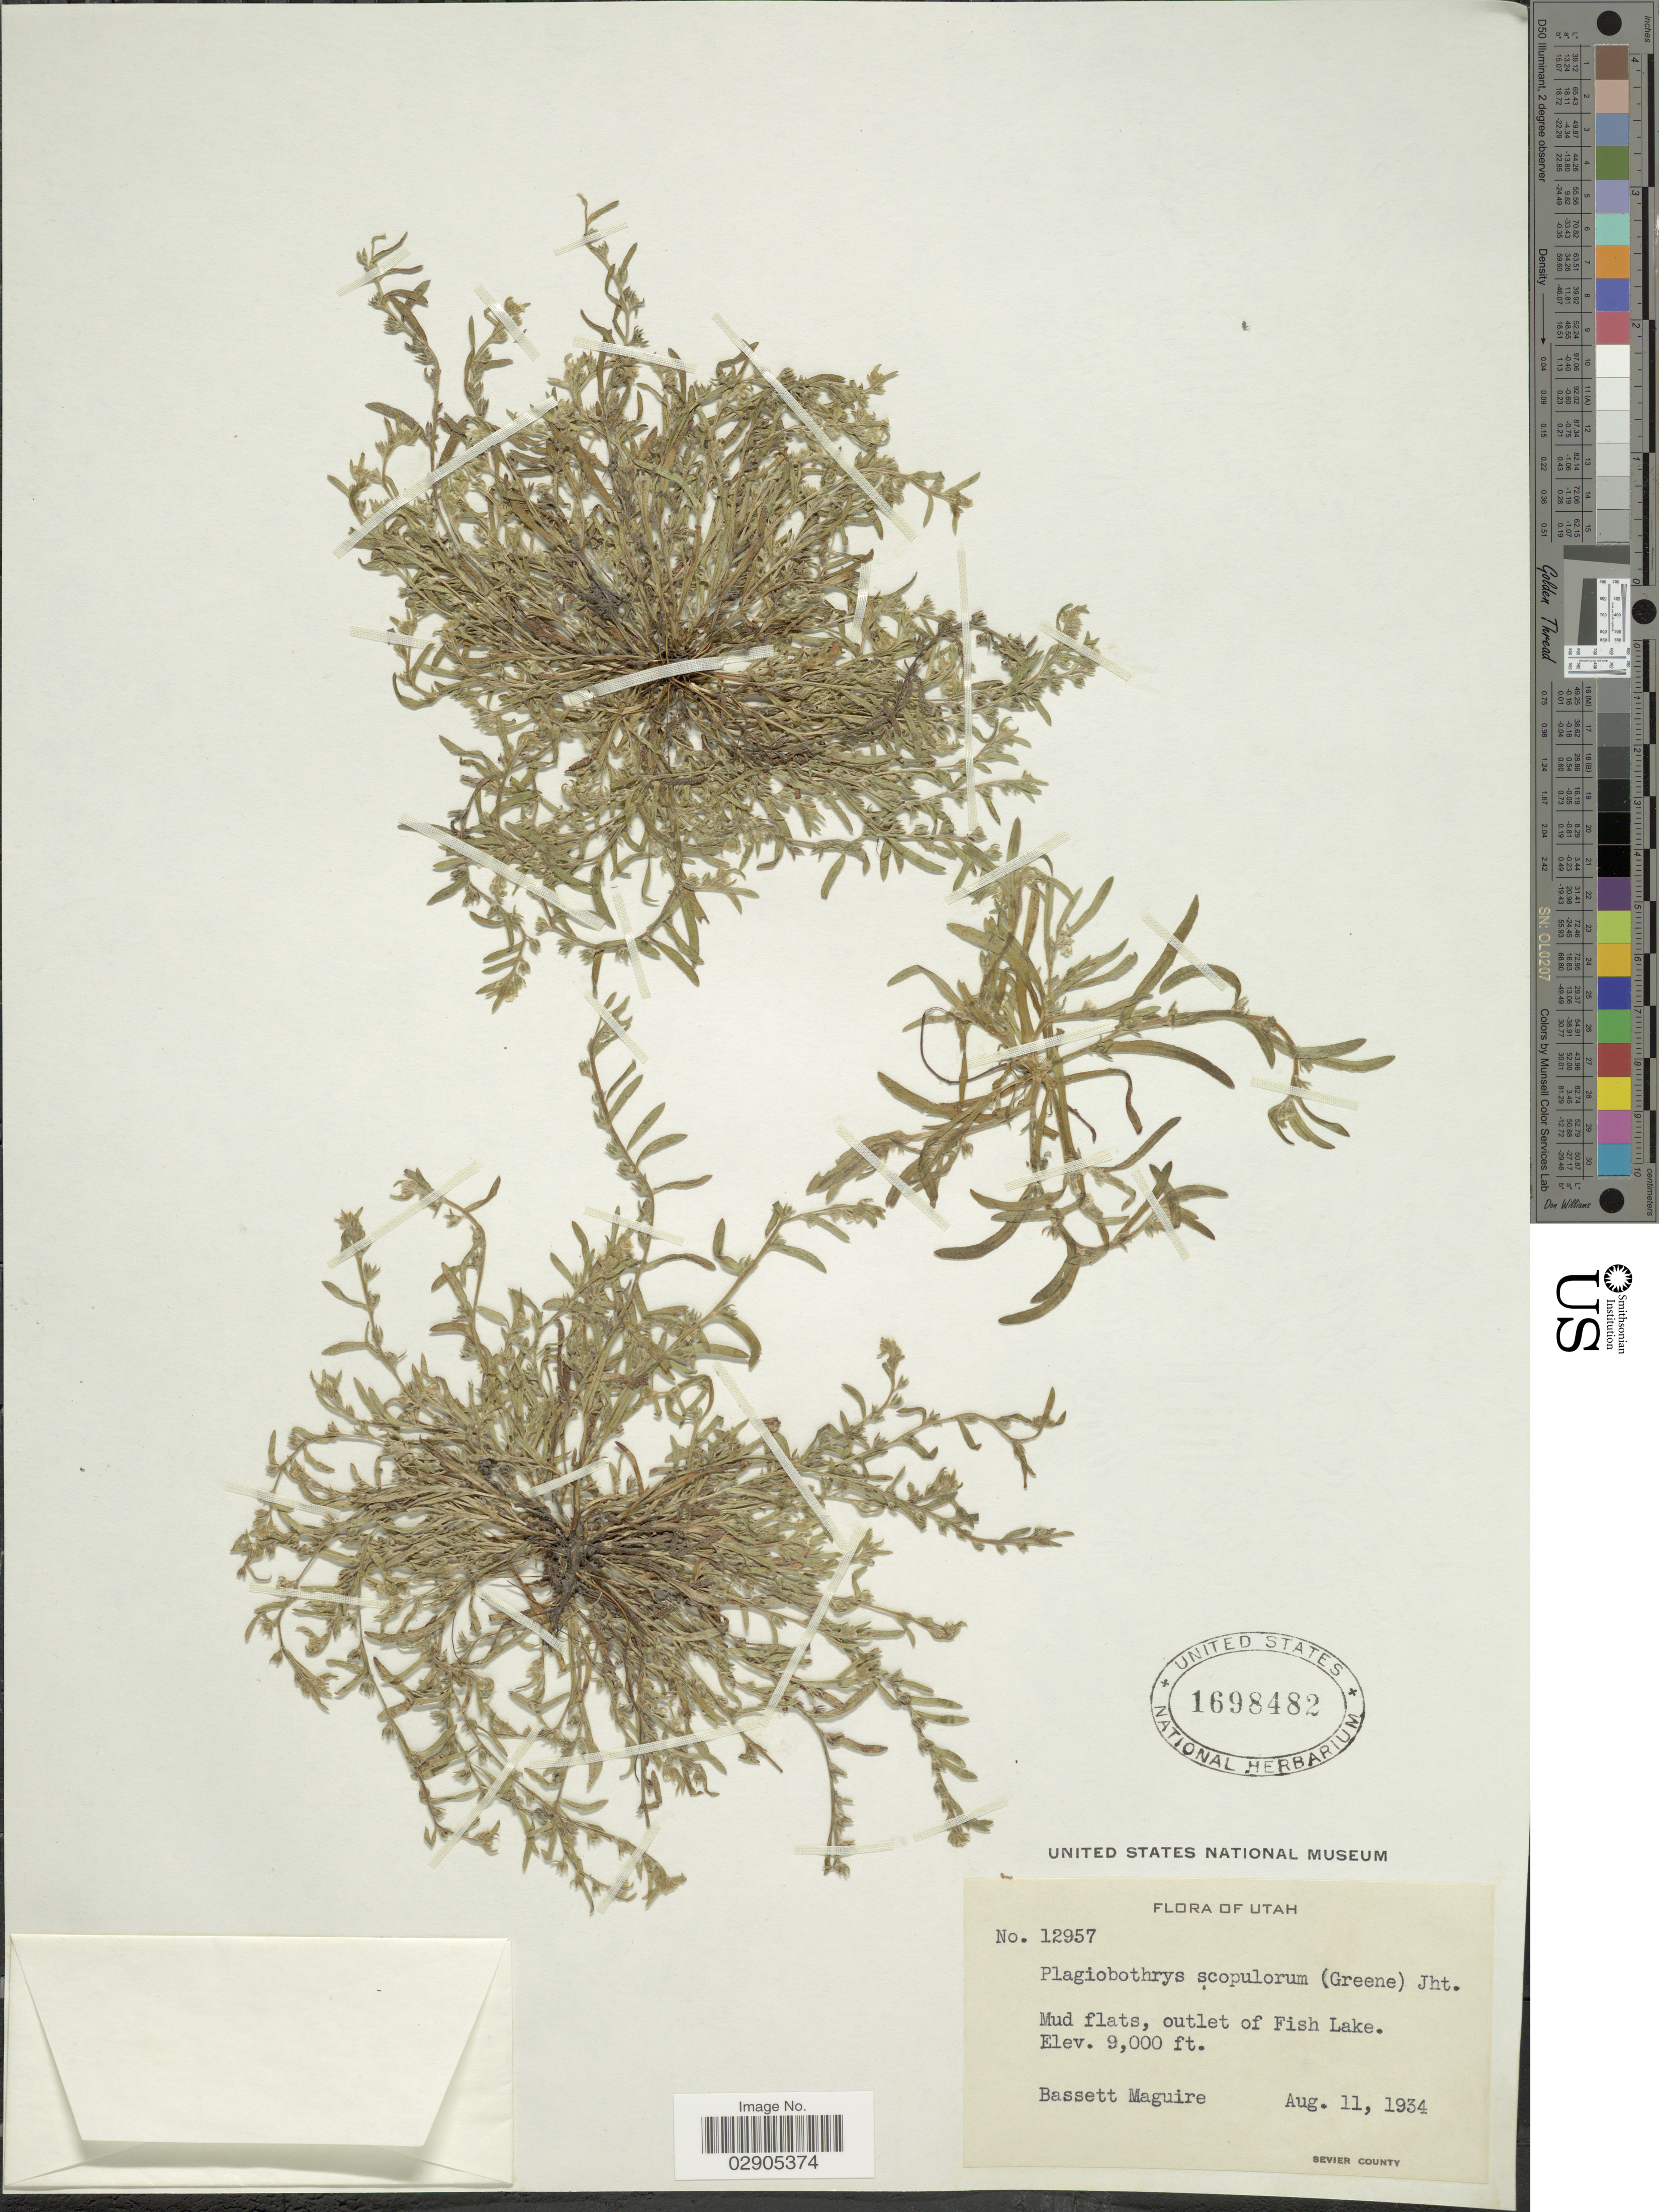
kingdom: Plantae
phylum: Tracheophyta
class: Magnoliopsida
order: Boraginales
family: Boraginaceae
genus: Allocarya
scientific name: Allocarya scopulorum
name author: S.W. Greene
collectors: B. Maguire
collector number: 12957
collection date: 1934-08-11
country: United States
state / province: Utah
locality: Mud flats, outlet of Fish Lake. Sevier County.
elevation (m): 2743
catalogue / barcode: US 1698482